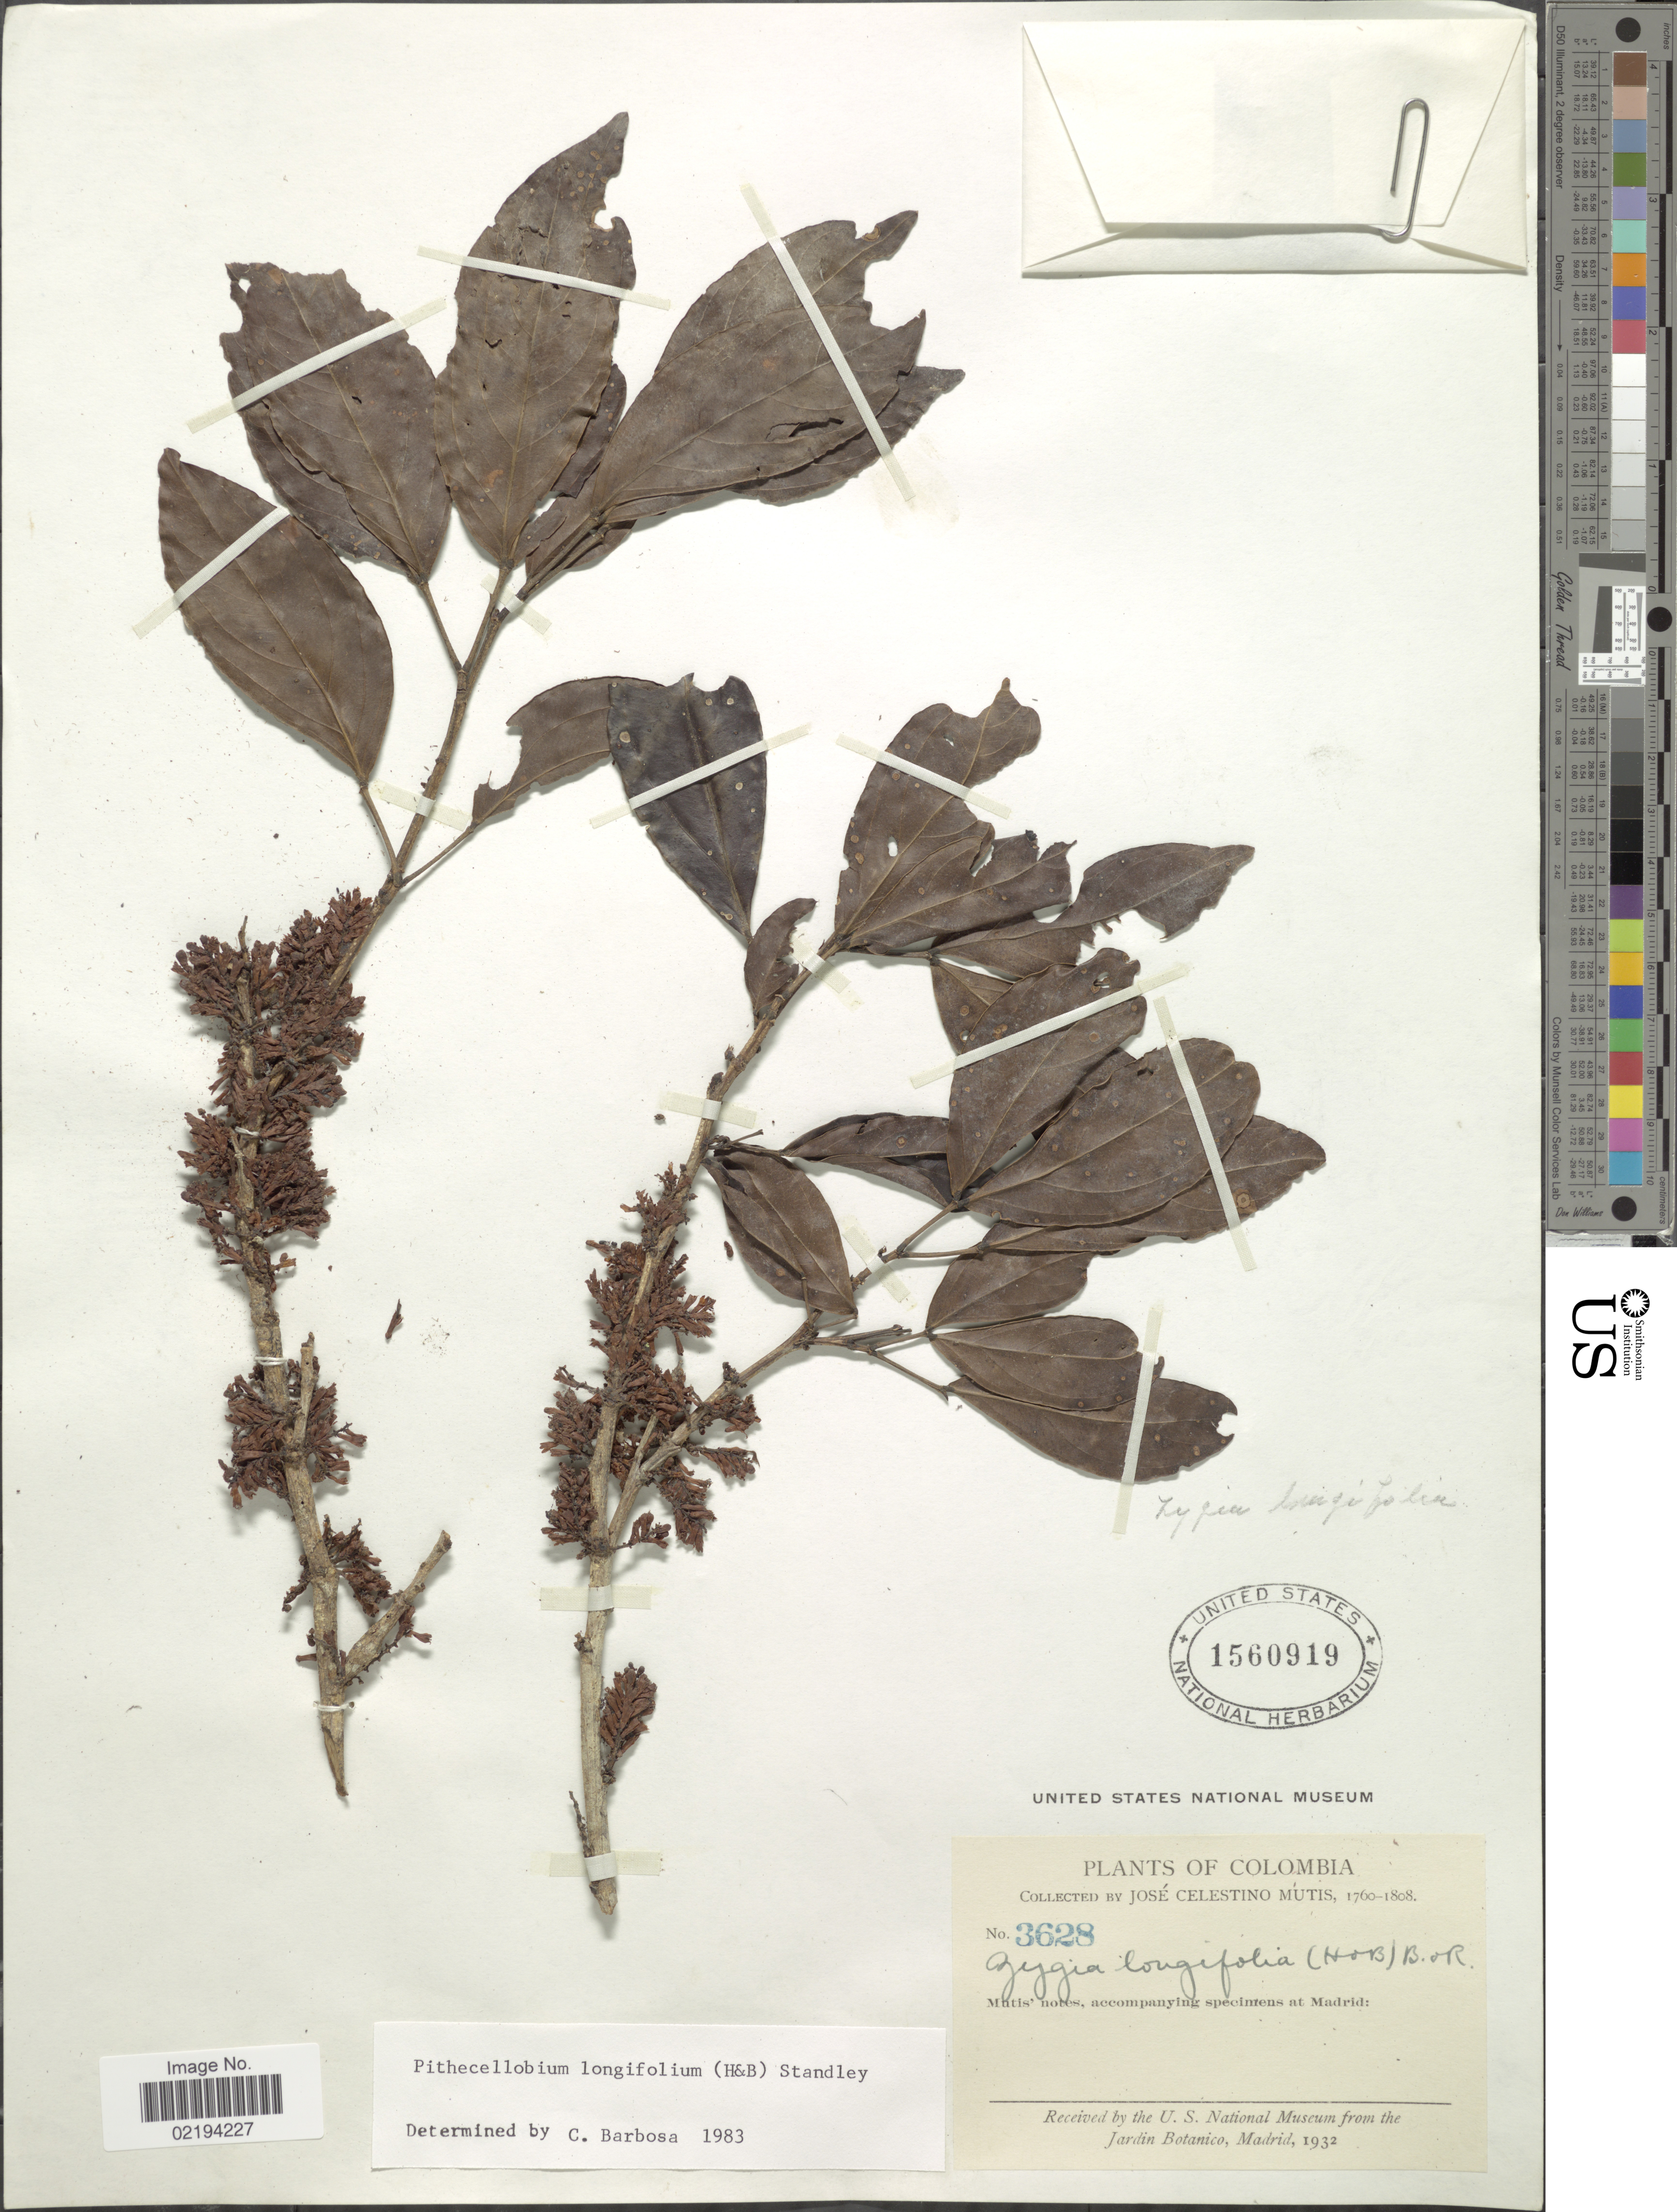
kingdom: Plantae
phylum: Tracheophyta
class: Magnoliopsida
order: Fabales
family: Fabaceae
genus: Zygia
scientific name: Zygia longifolia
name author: (Willd.) Britton & Rose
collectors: J. C. B. Mutis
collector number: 3628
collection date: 1760/1808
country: Colombia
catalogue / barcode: US 1560919